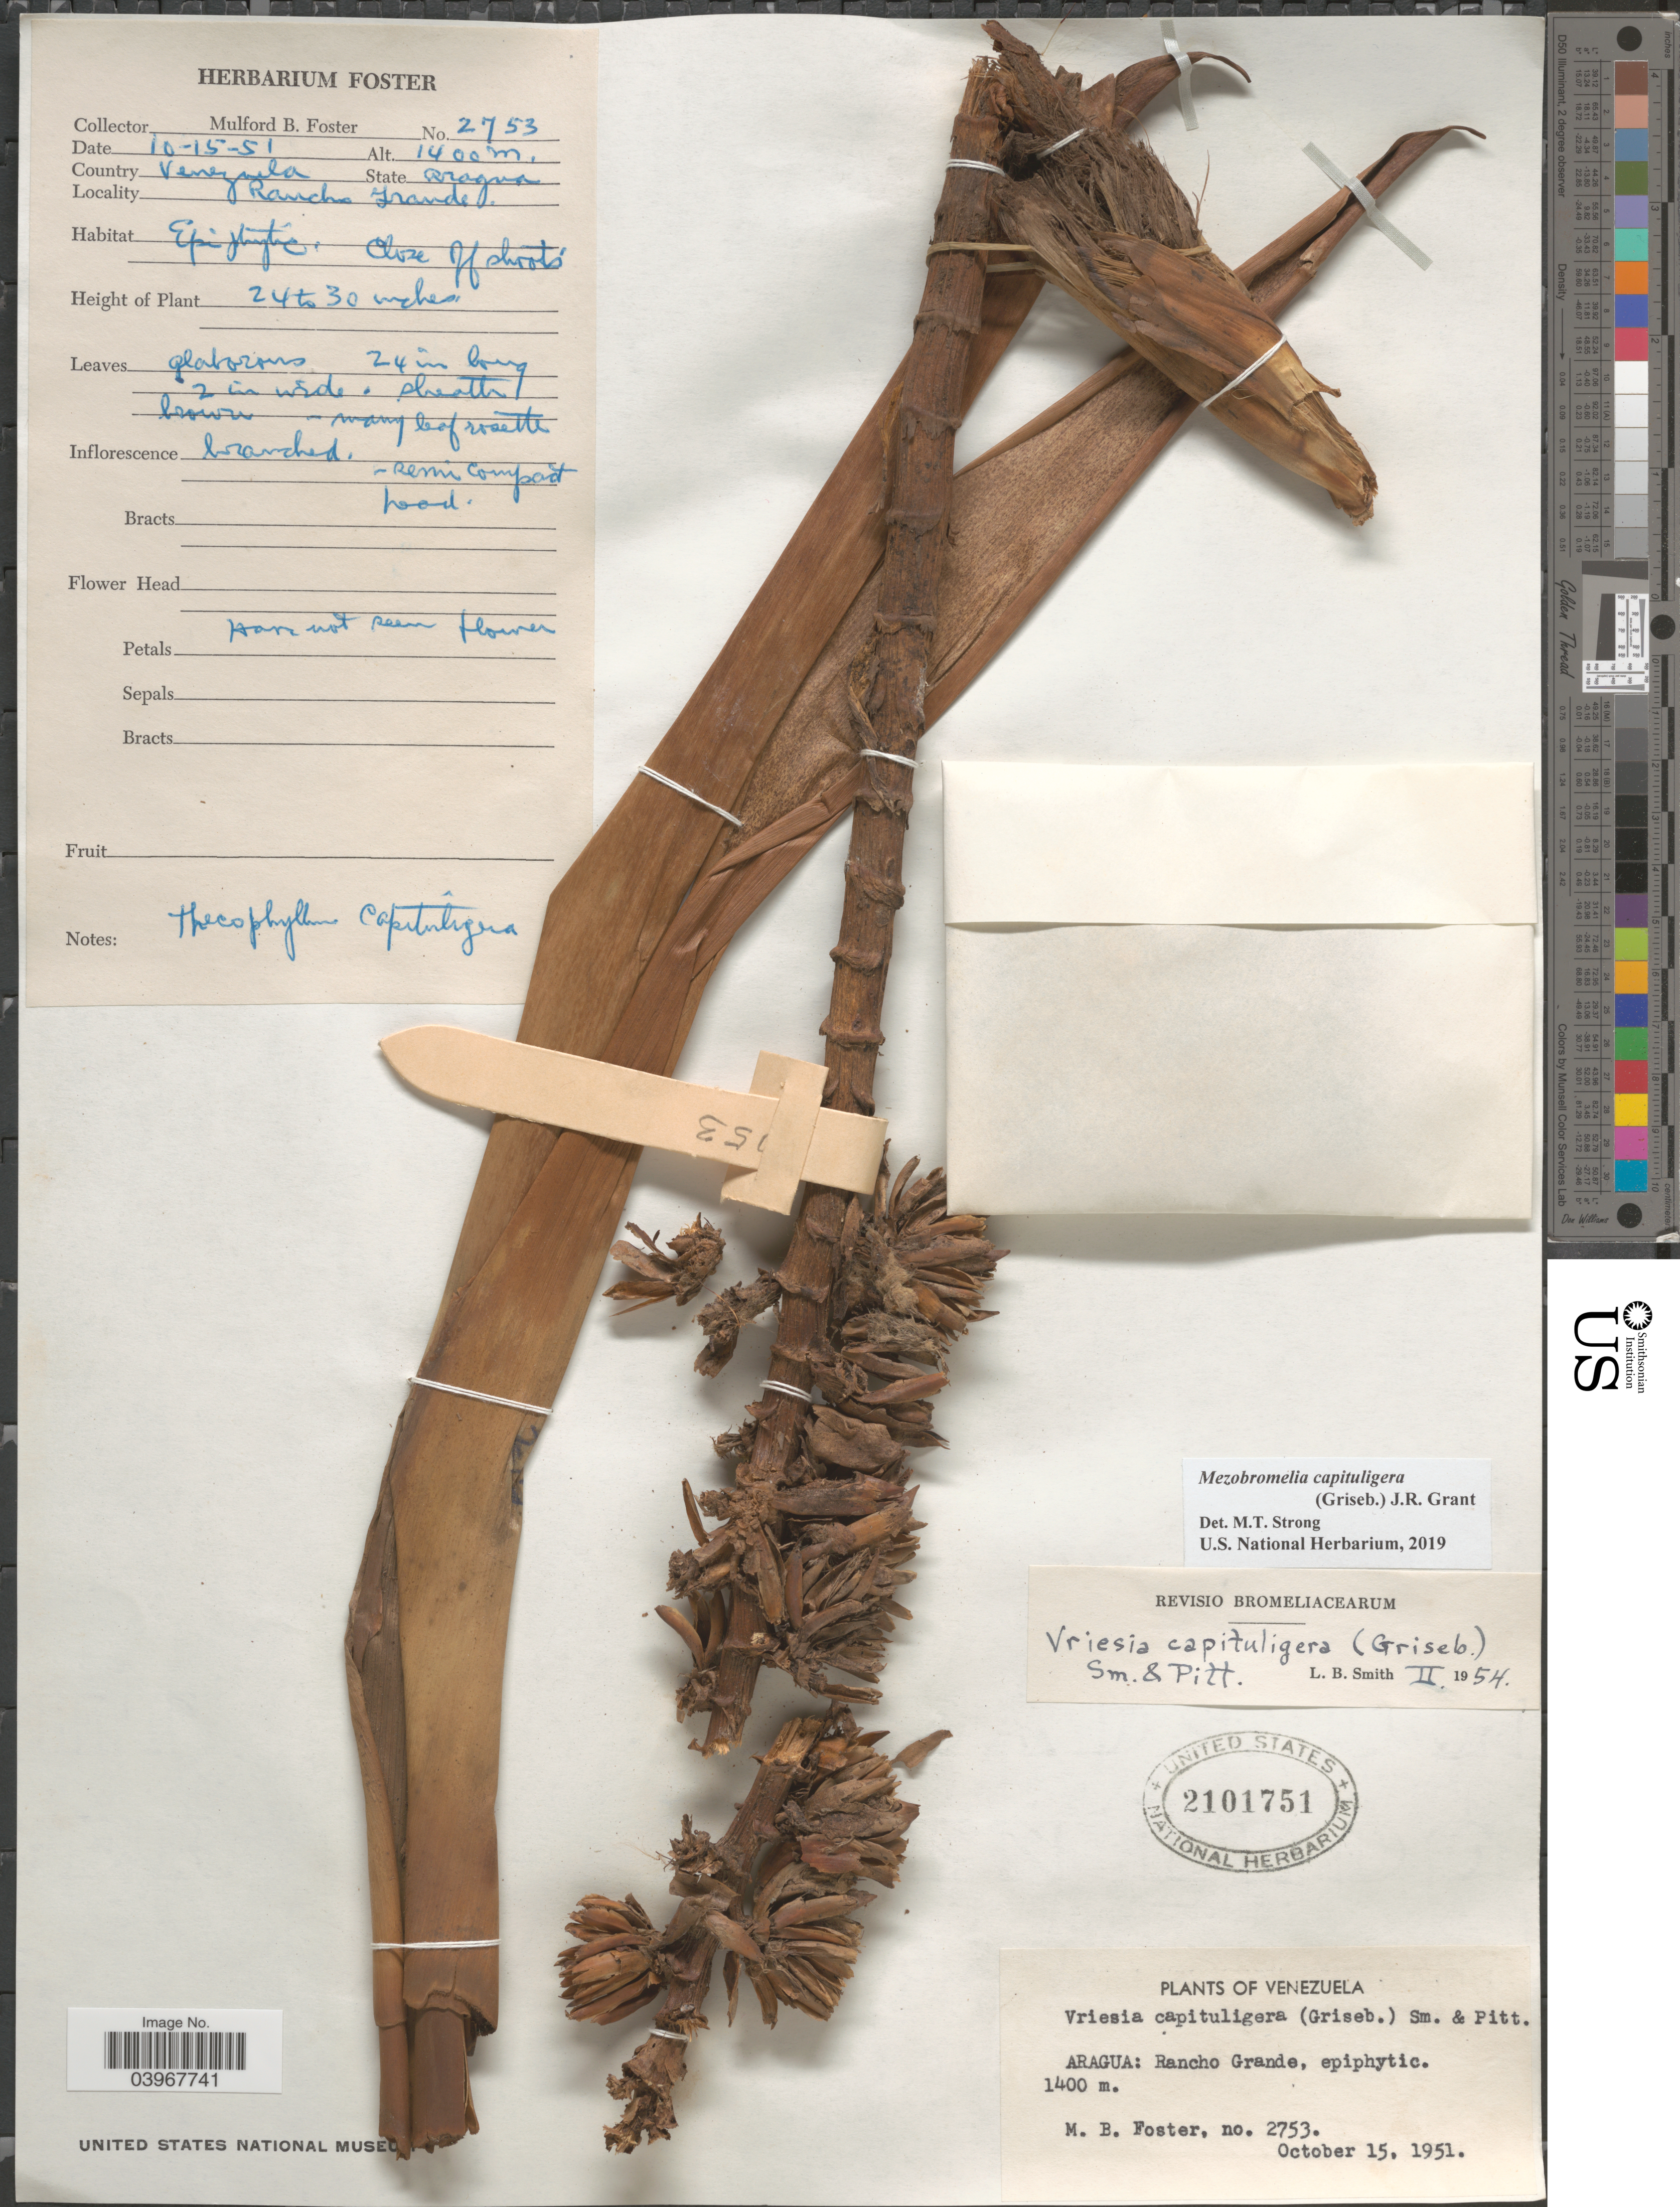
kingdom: Plantae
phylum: Tracheophyta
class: Liliopsida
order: Poales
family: Bromeliaceae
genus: Mezobromelia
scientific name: Mezobromelia capituligera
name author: (Griseb.) J.R. Grant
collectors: M. B. Foster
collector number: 2753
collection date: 1951-10-15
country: Venezuela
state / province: Aragua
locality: Rancho Grande.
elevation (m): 1400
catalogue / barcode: US 2101751